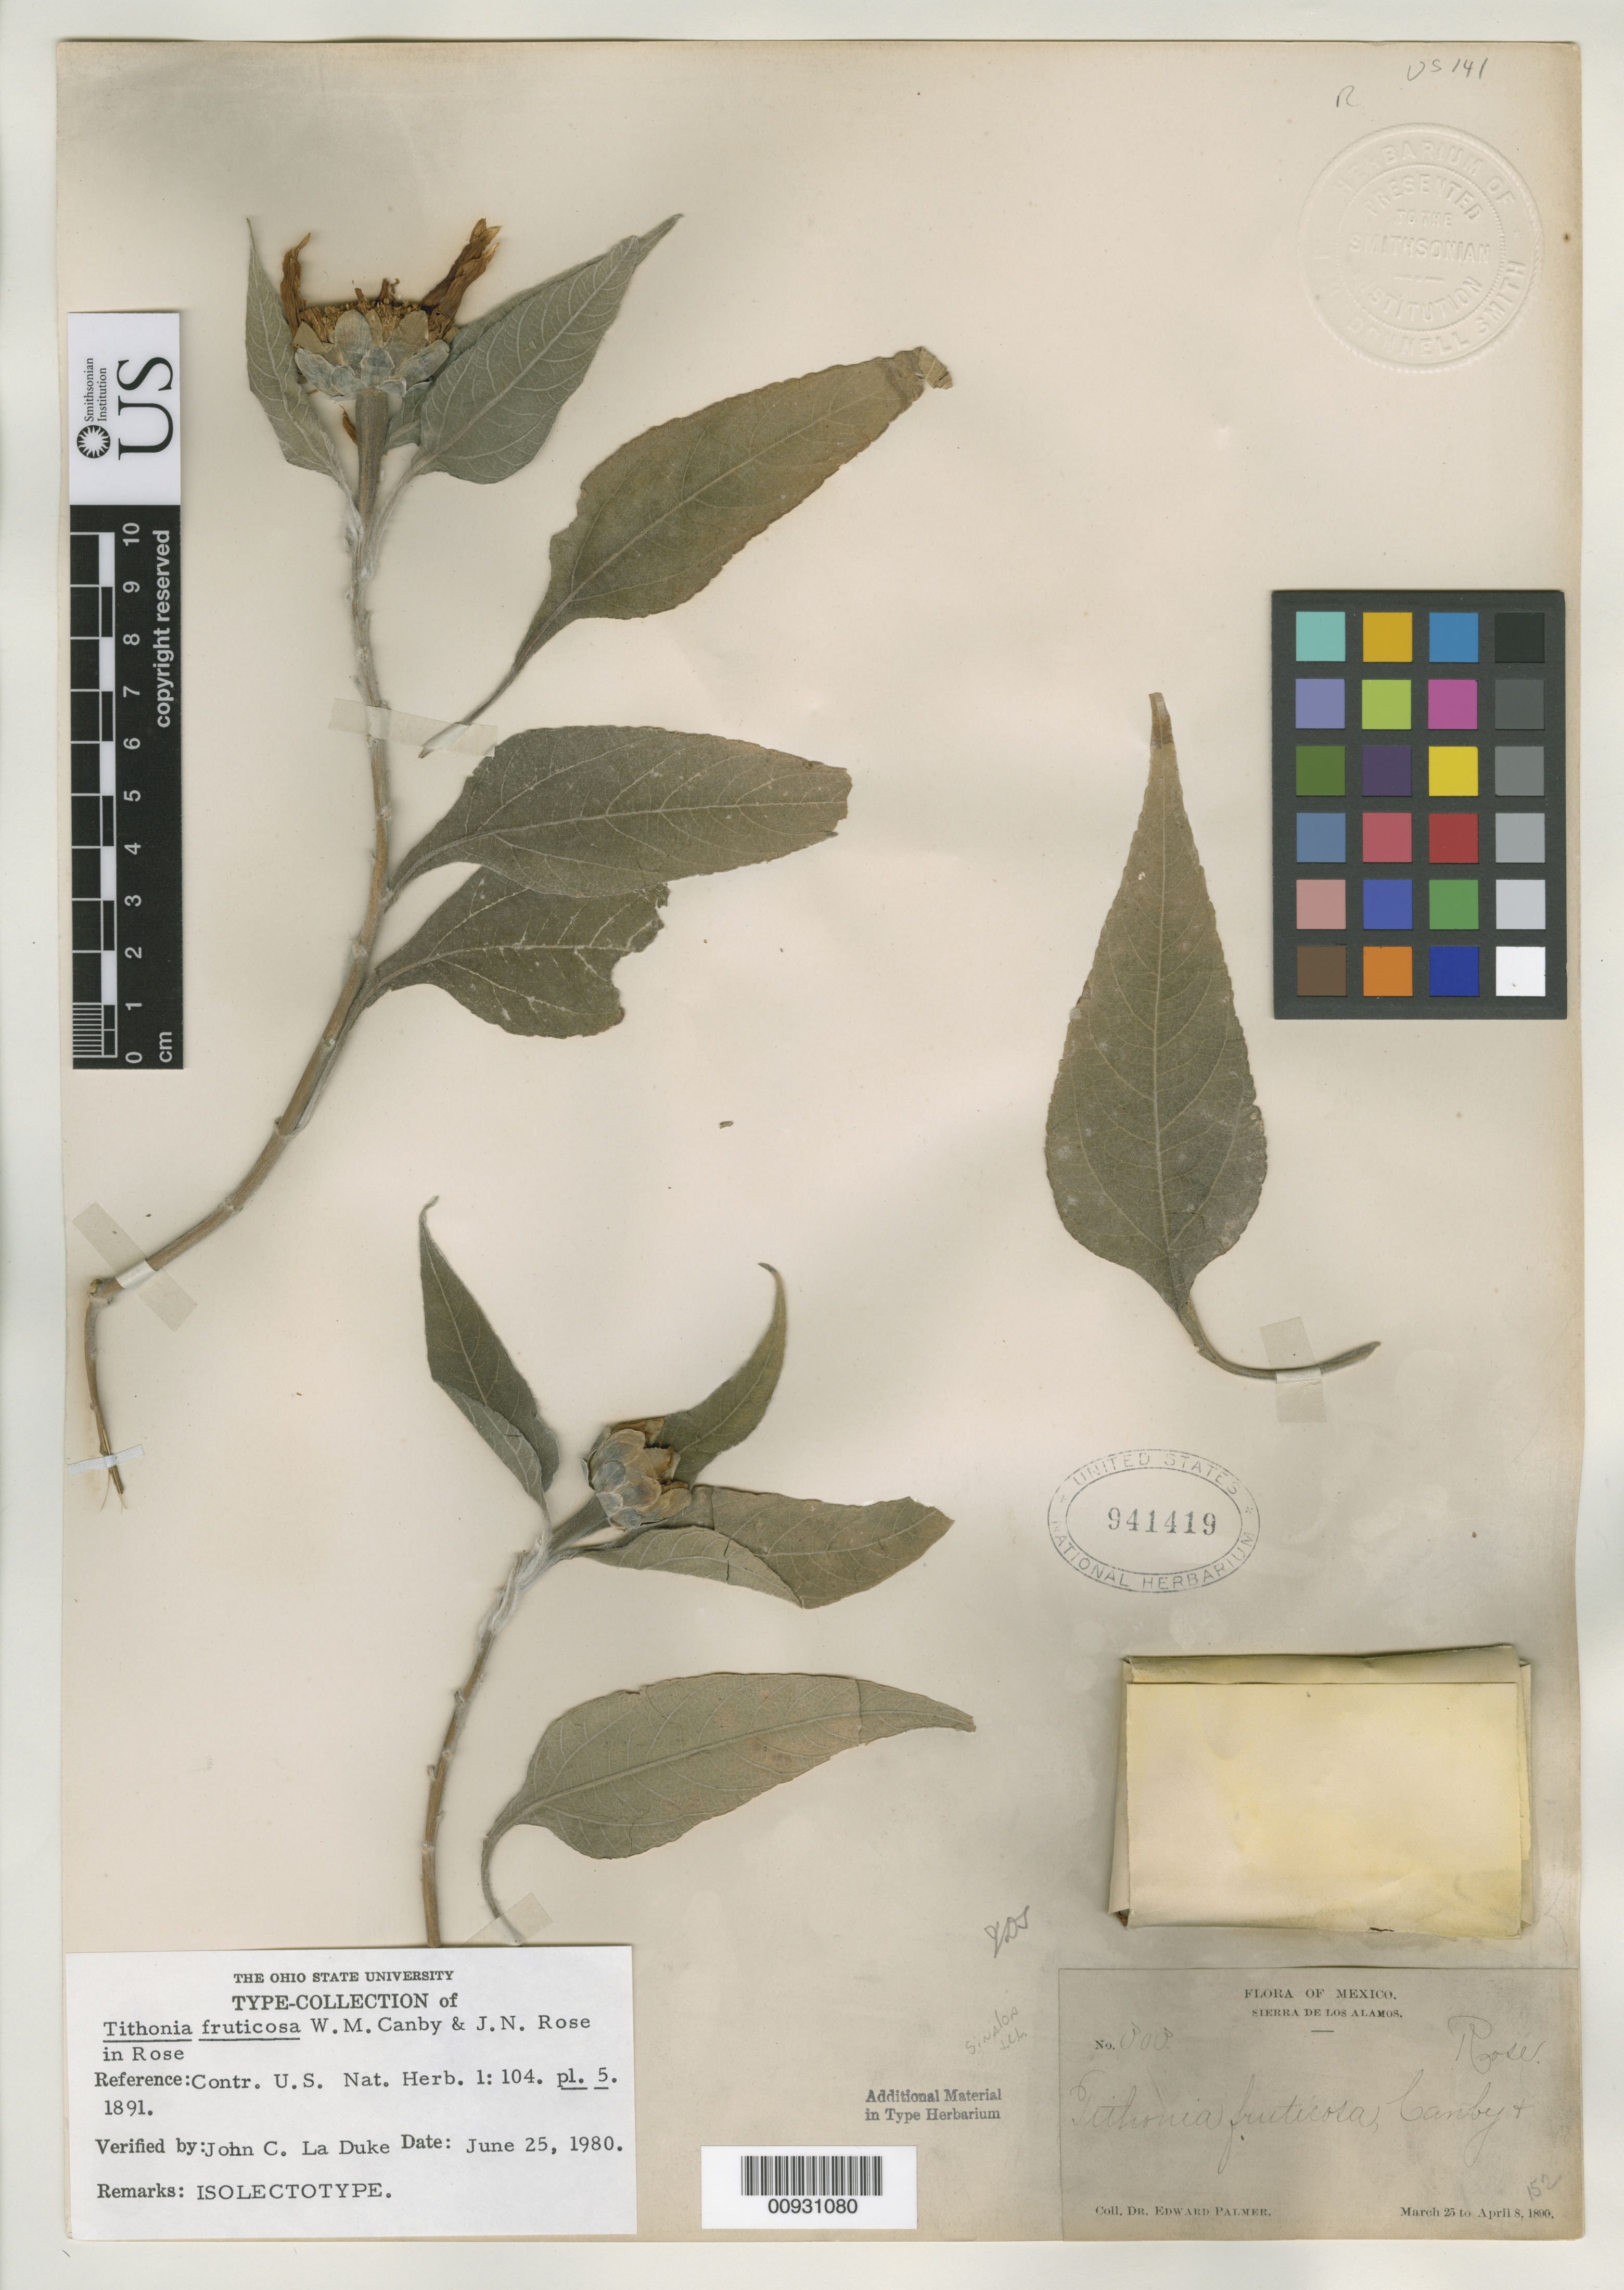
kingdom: Plantae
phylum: Tracheophyta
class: Magnoliopsida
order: Asterales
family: Asteraceae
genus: Tithonia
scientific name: Tithonia fruticosa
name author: Canby & Rose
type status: Isolectotype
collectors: E. Palmer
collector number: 303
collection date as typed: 25 Mar 1890 to 08 Apr 1890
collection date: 1890-03-25/1890-04-08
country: Mexico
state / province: Sonora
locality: Alamos.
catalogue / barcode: US 941419